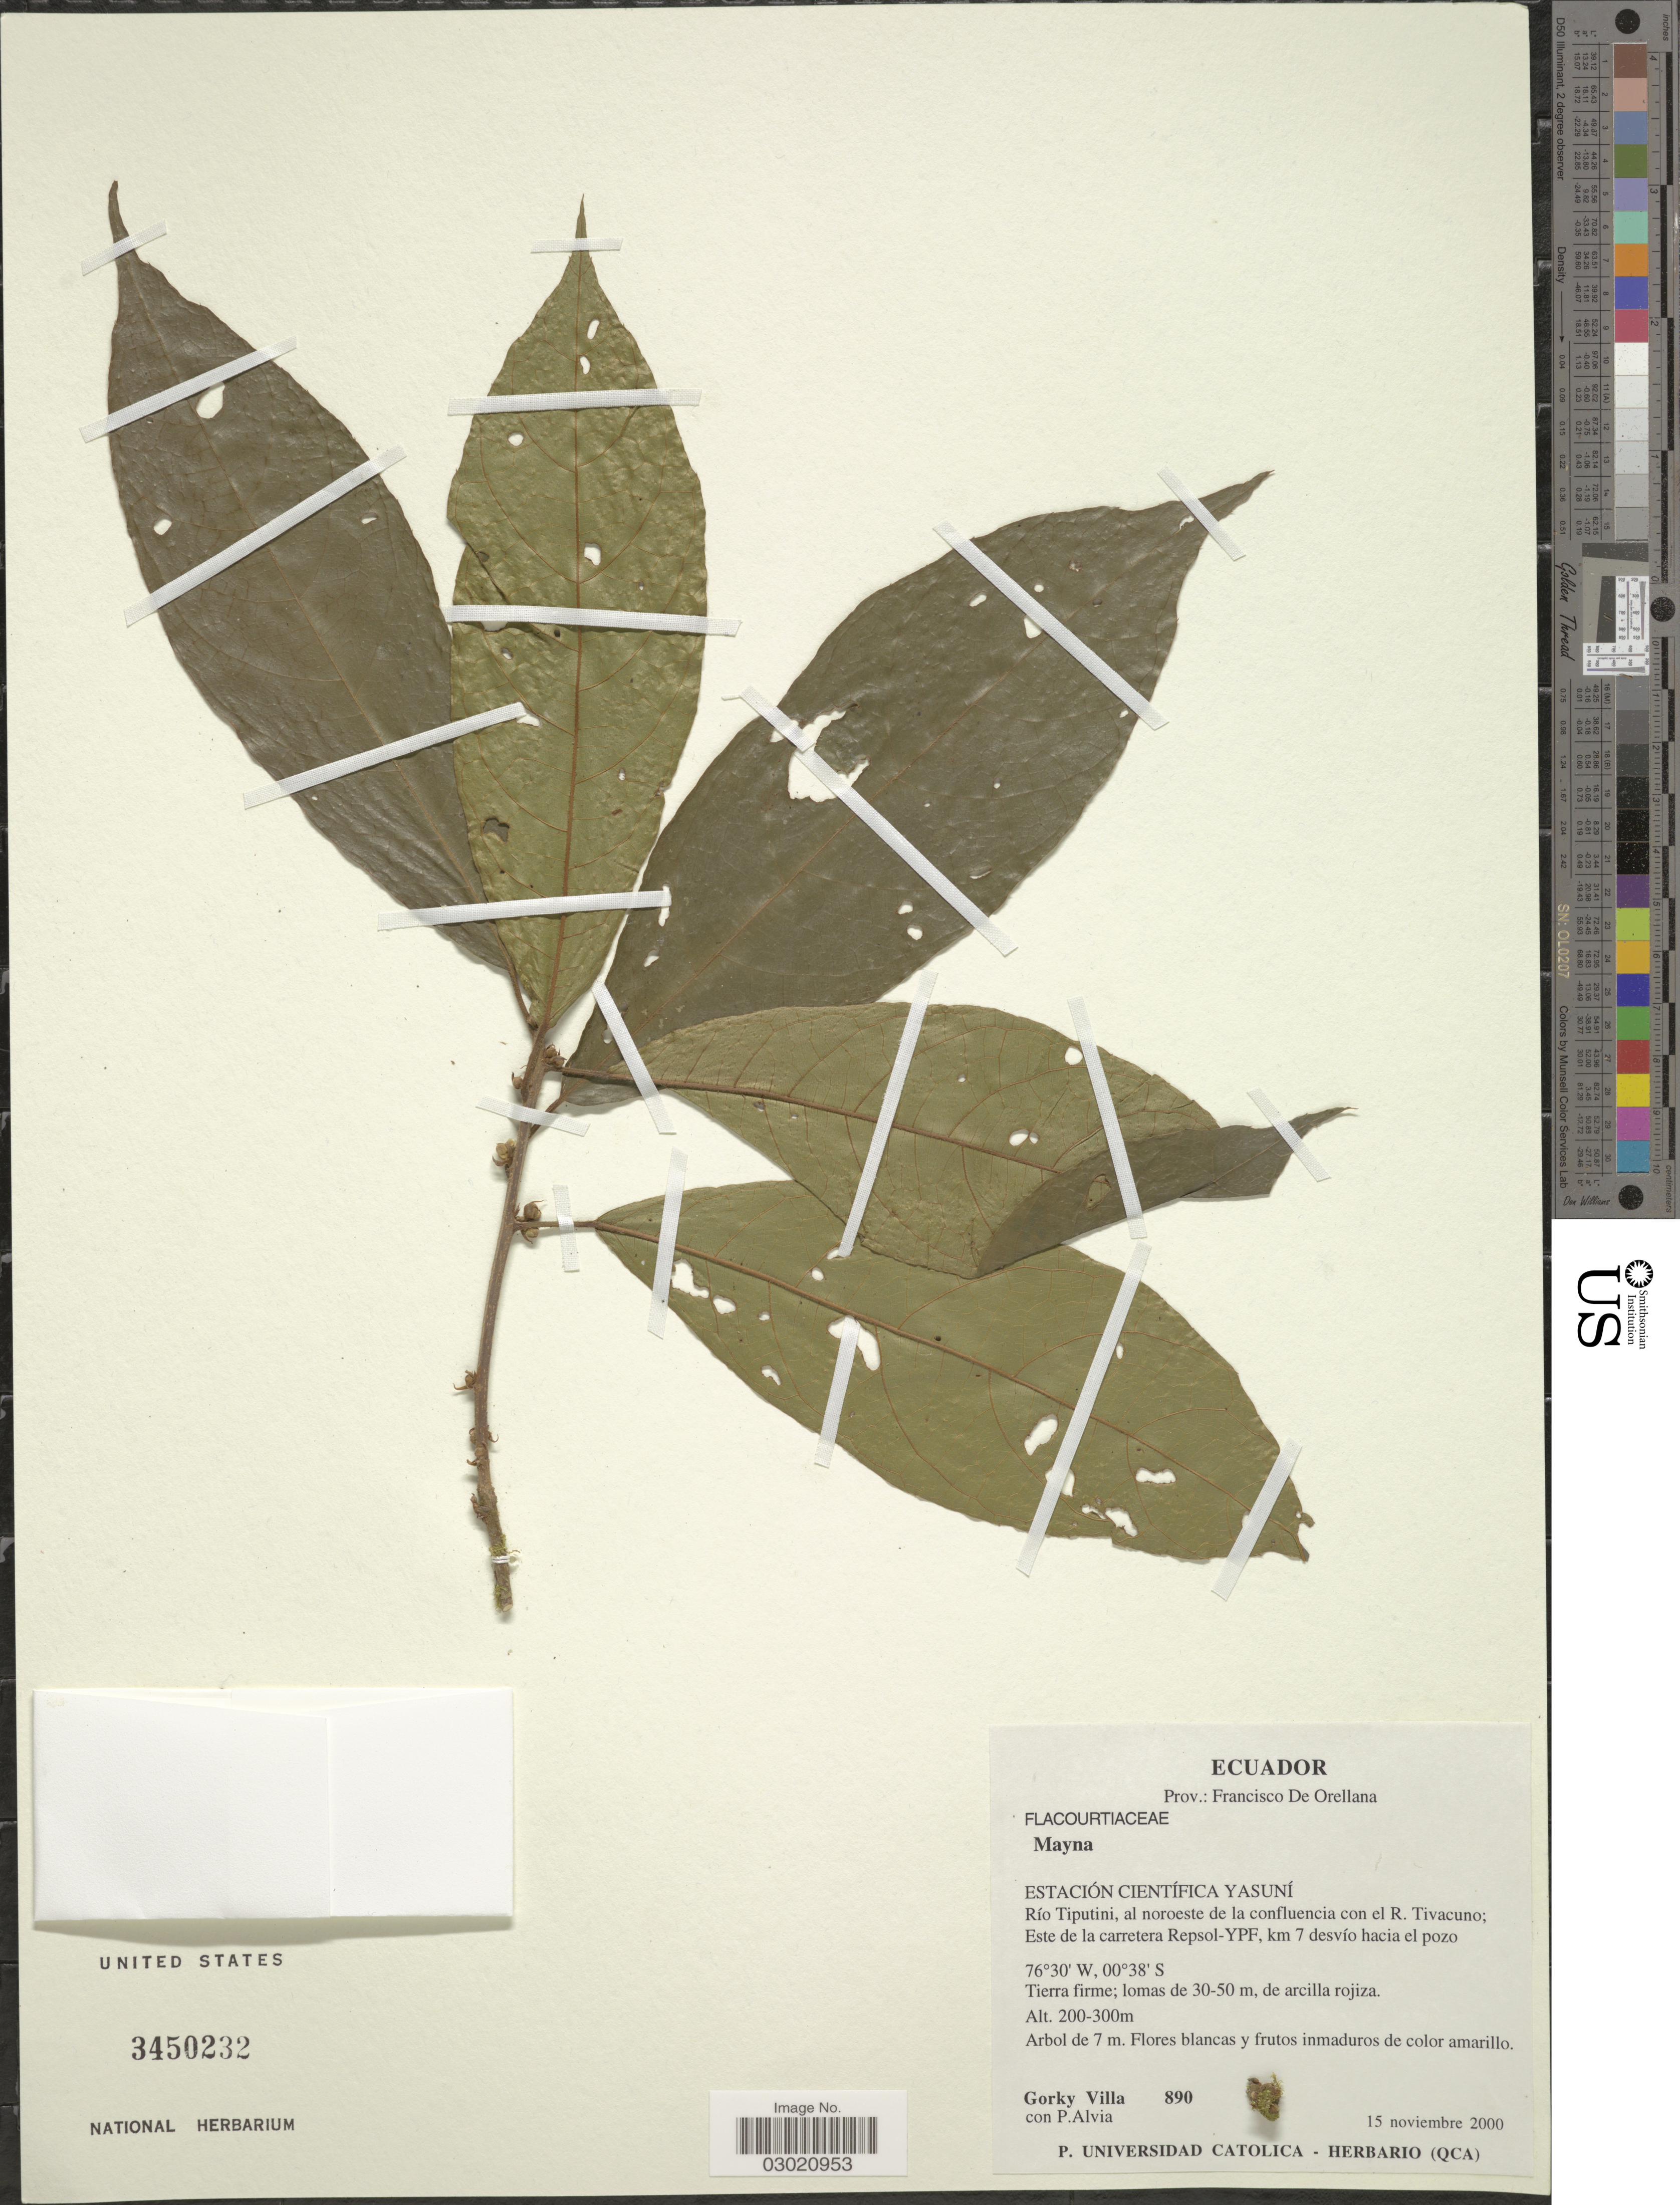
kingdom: Plantae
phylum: Tracheophyta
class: Magnoliopsida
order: Malpighiales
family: Achariaceae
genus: Mayna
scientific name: Mayna sp.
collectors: G. Villa & P. Alvia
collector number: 890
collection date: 2000-11-15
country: Ecuador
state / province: Orellana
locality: Prov.: Francisco De Orellana. Estación Científica Yasuní. Río Tiputini, al noroeste de la confluencia con el R. Tivacuno; Este de la carretera Repsol-YPF, km 7 desvío hacia el pozo.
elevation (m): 200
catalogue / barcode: US 3450232